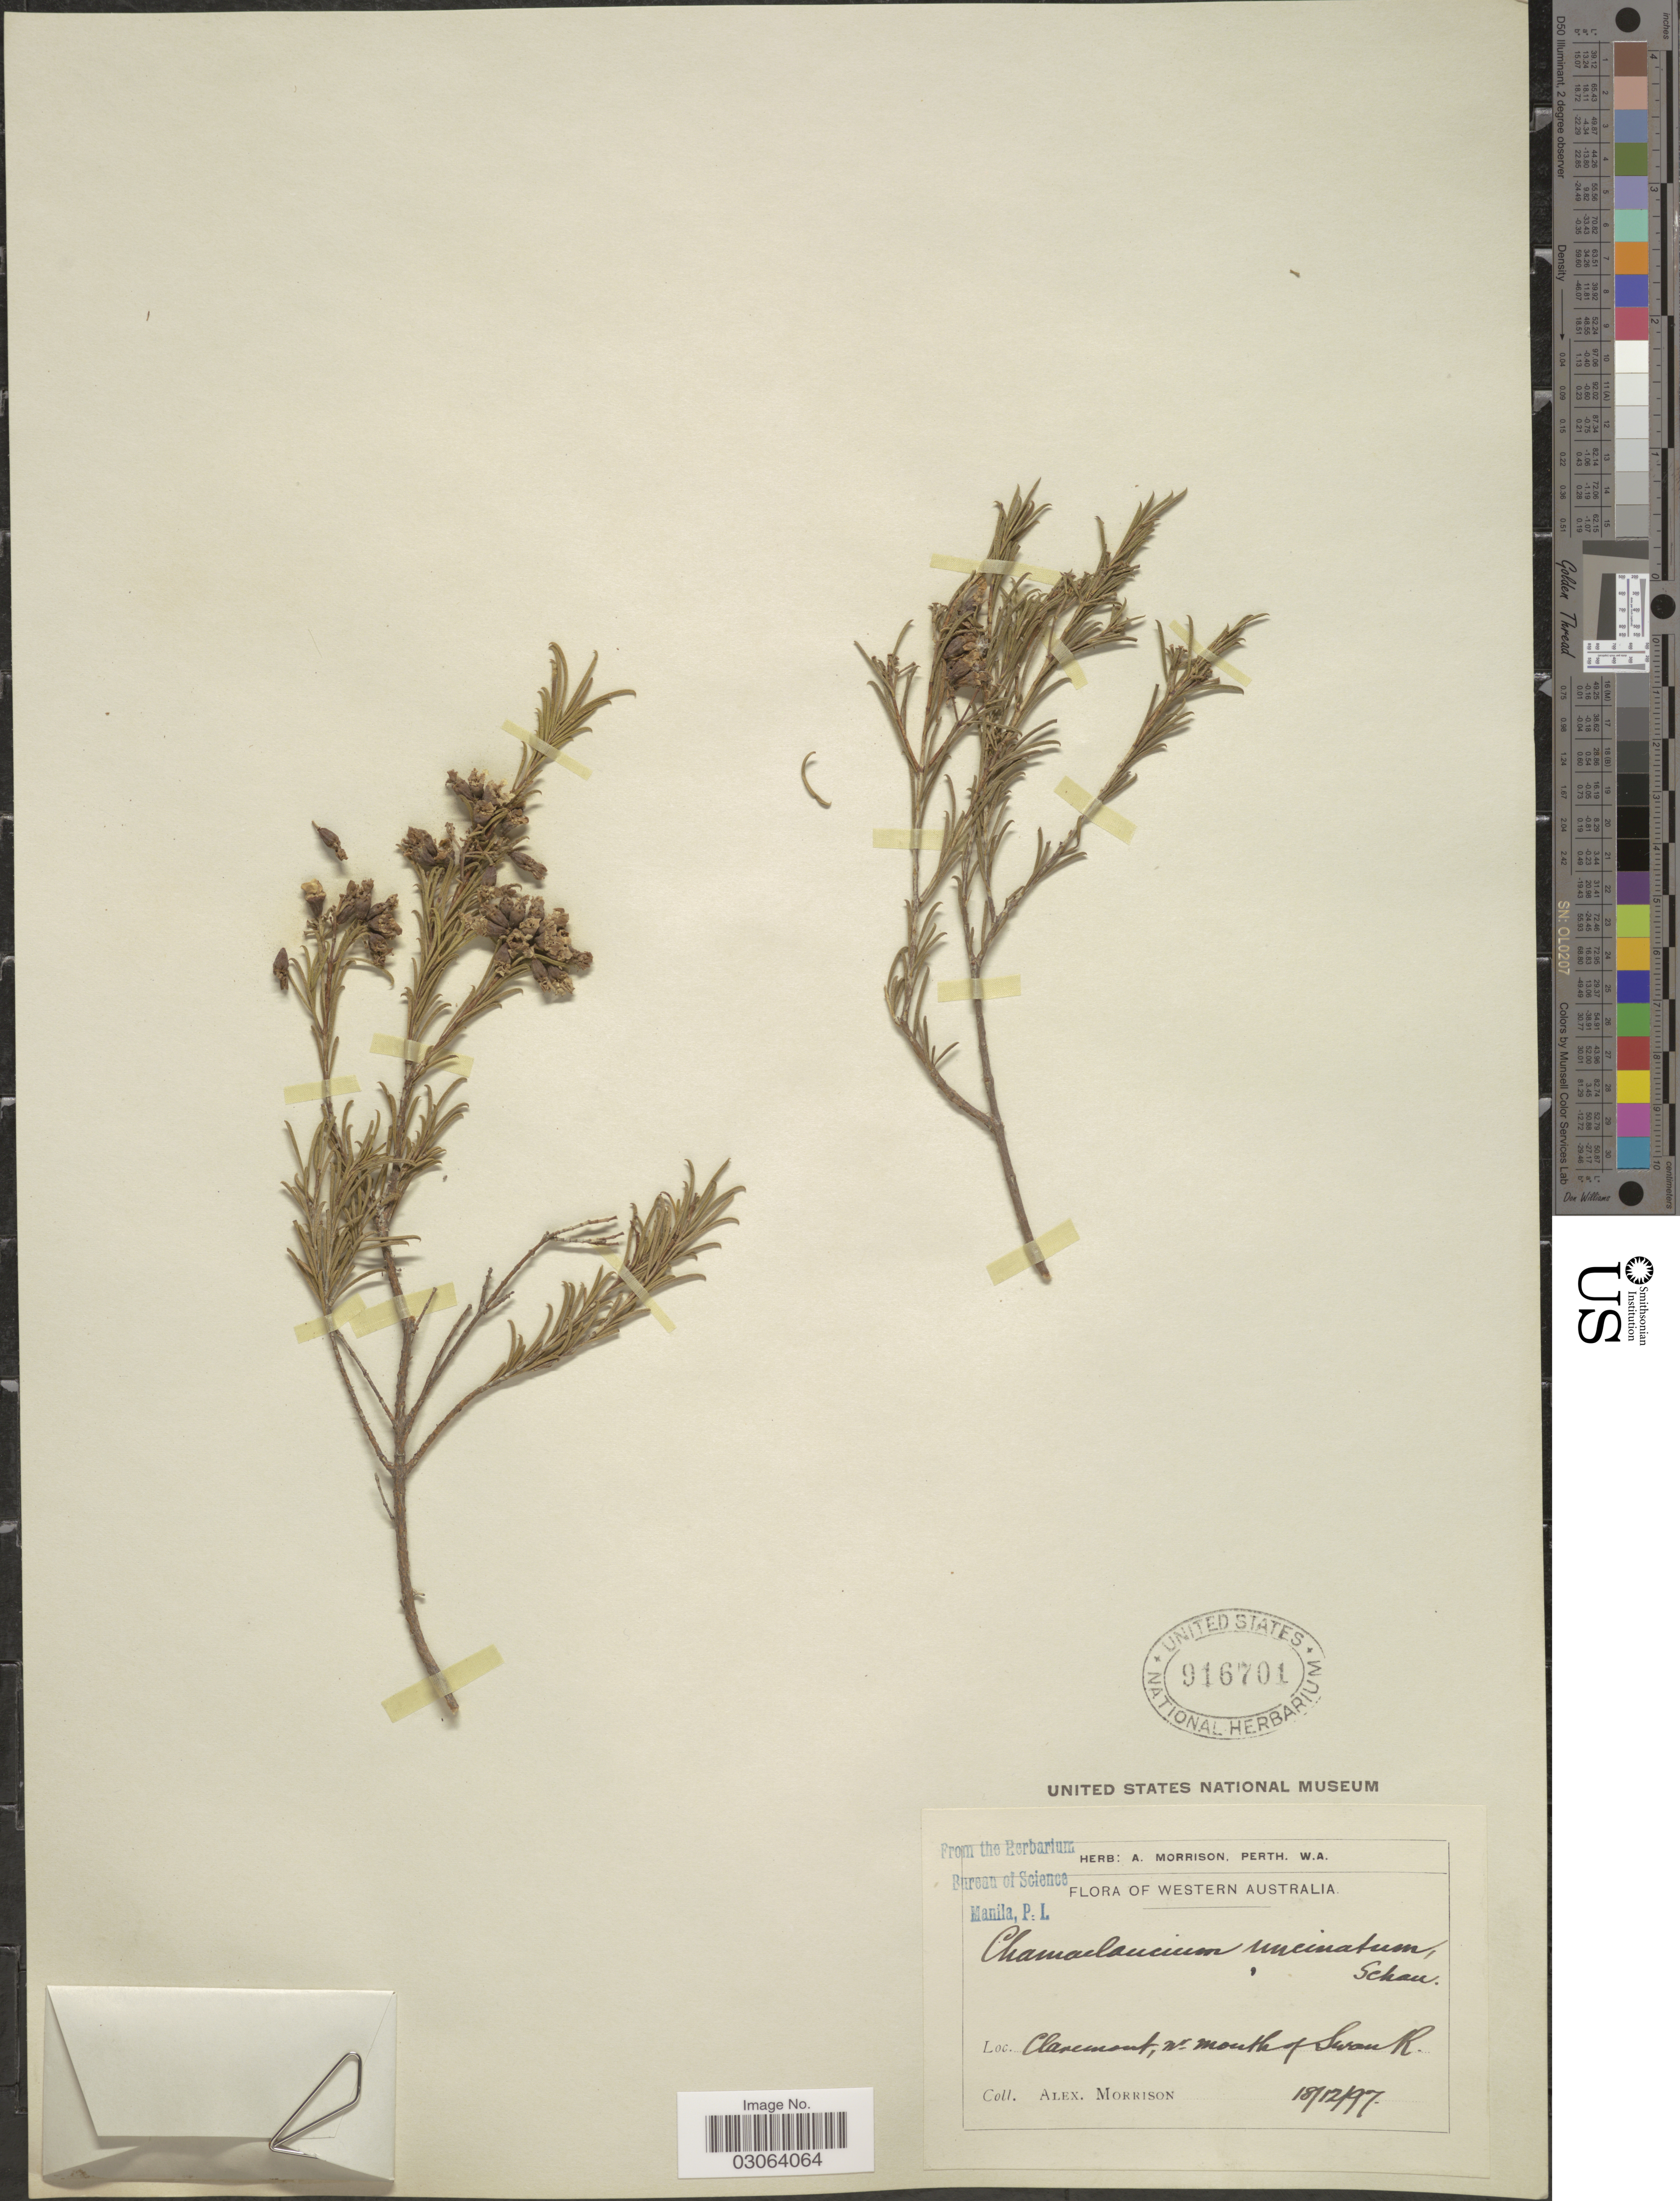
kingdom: Plantae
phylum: Tracheophyta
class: Magnoliopsida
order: Myrtales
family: Myrtaceae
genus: Chamelaucium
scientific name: Chamelaucium uncinatum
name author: Schauer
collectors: A. Morrison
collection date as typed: Transcribed d/m/y: 18/12/97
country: Australia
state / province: Western Australia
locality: Claremont nr mouth of Swan R.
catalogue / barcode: US 916701